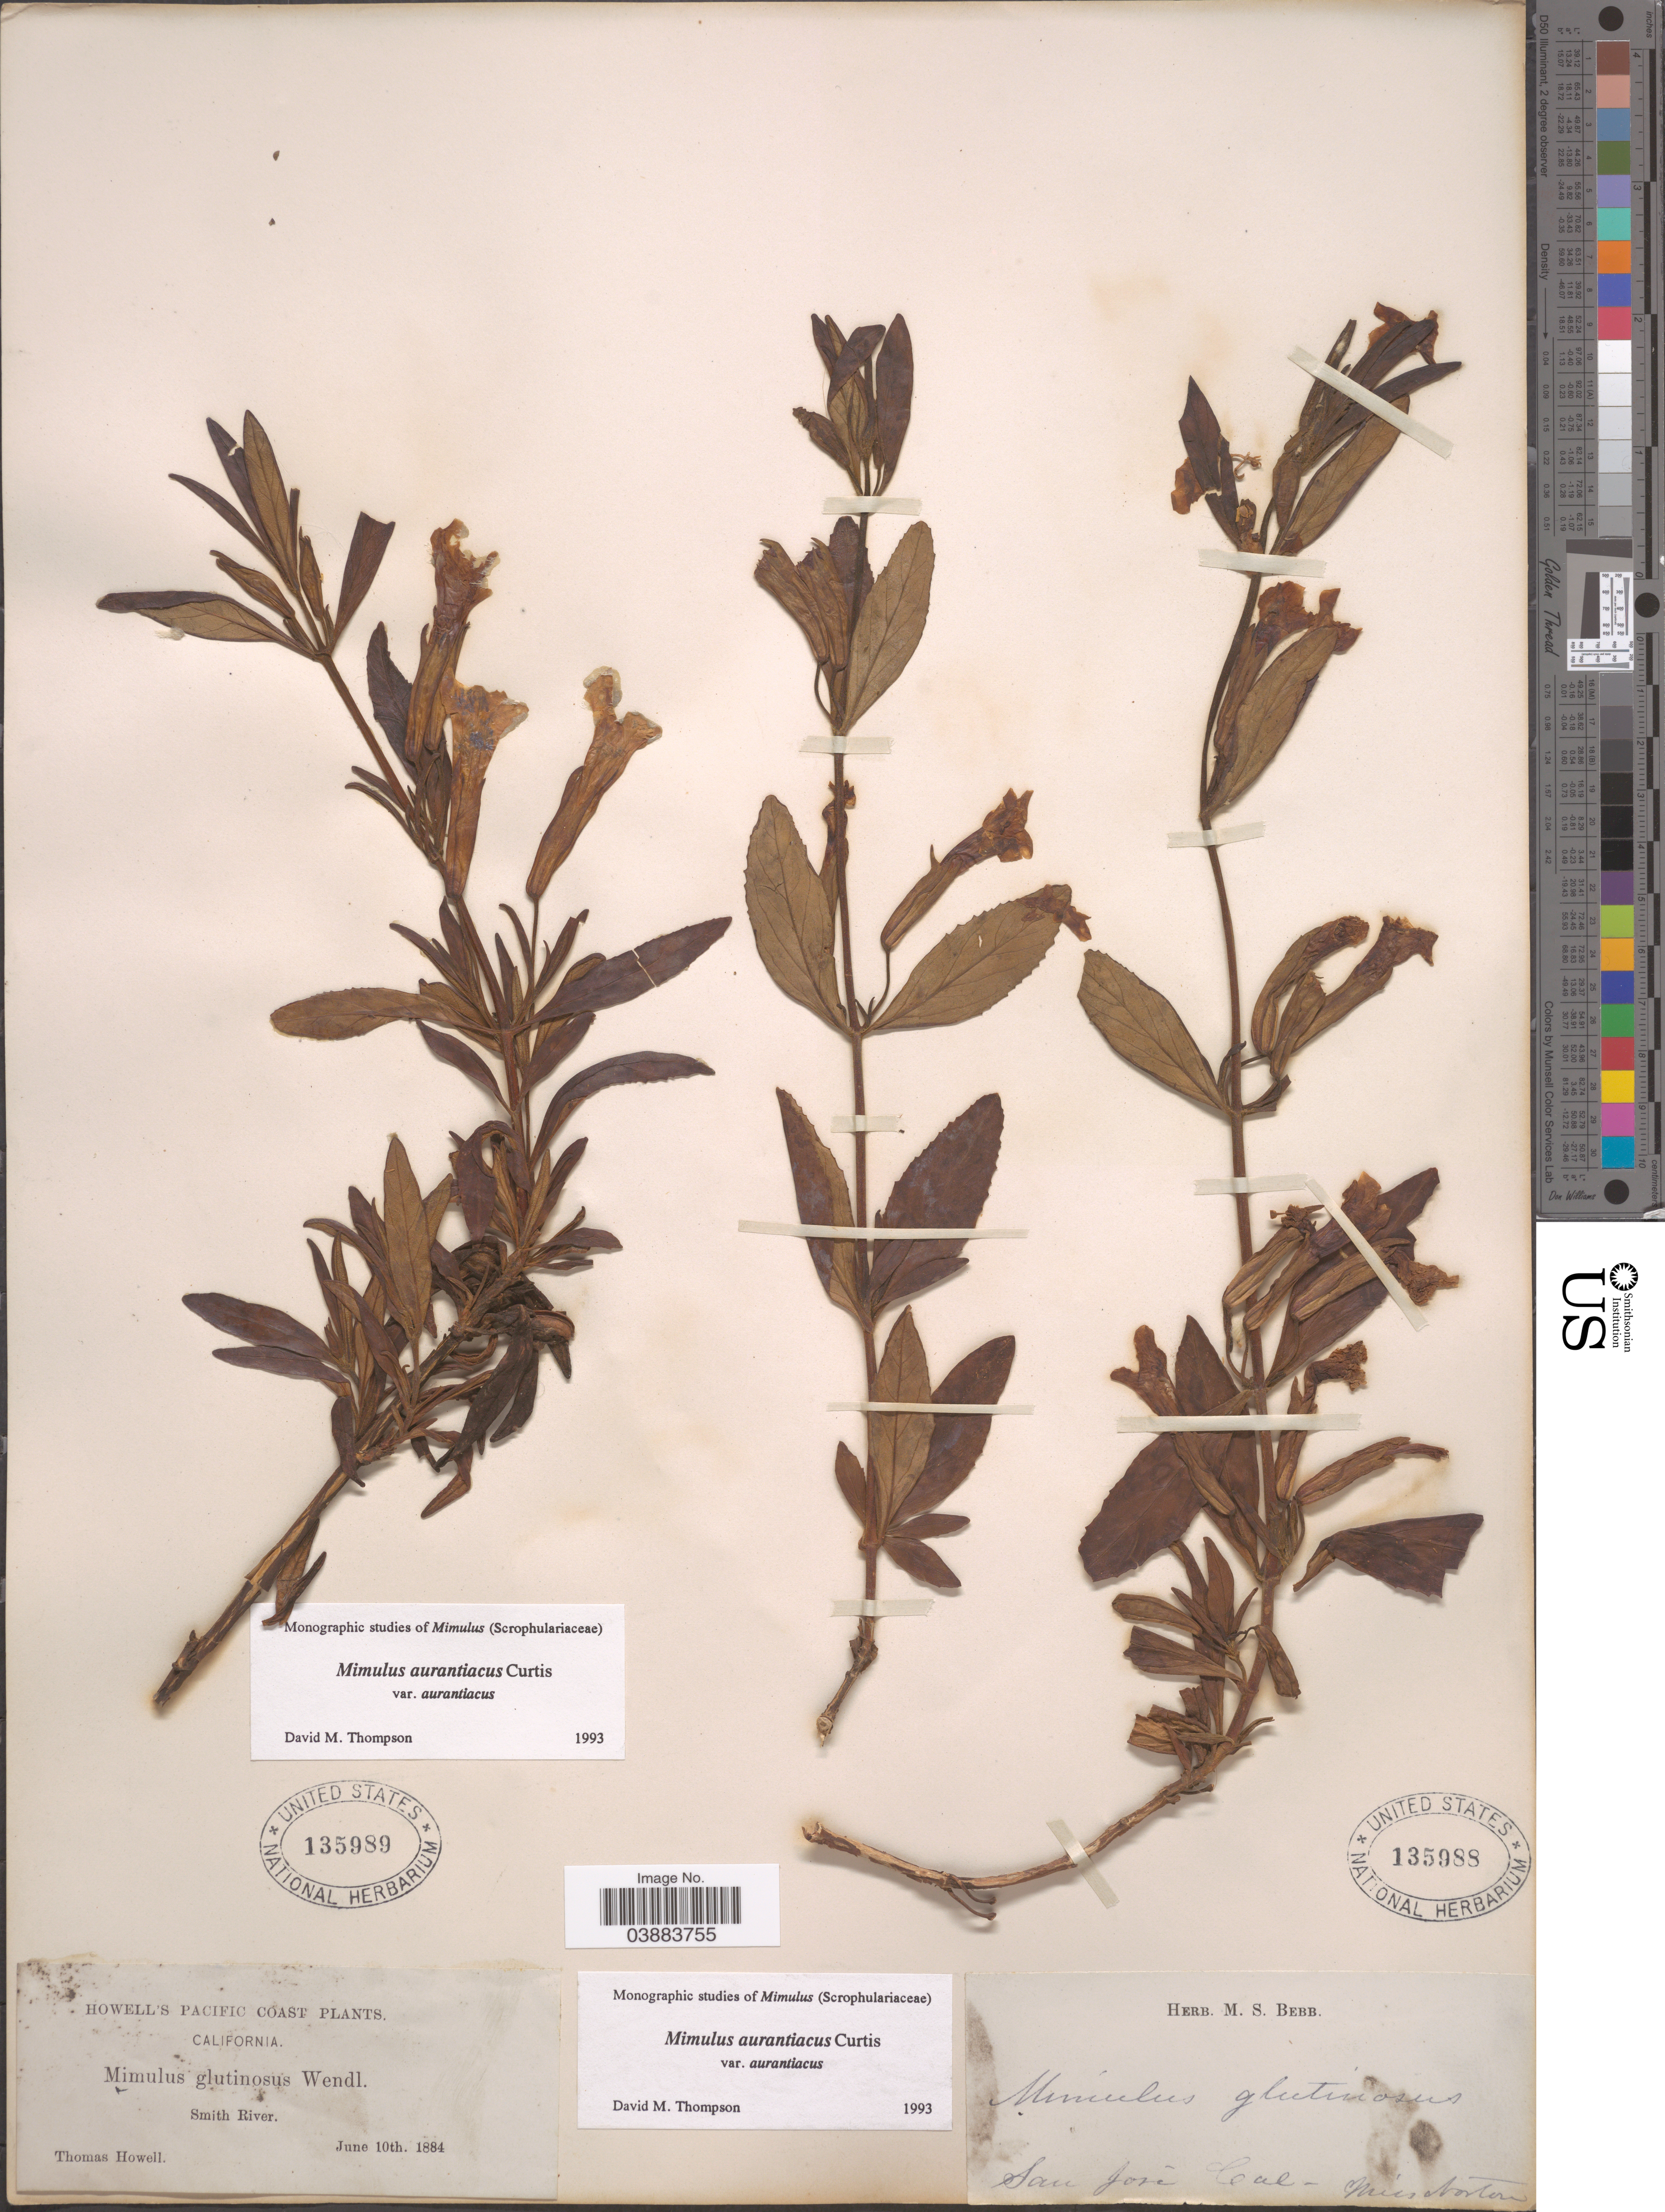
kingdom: Plantae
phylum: Tracheophyta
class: Magnoliopsida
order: Lamiales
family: Phrymaceae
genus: Diplacus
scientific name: Diplacus aurantiacus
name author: (Curtis) Jeps.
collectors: Miss Norton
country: United States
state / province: California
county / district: Santa Clara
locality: San José.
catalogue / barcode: US 135988